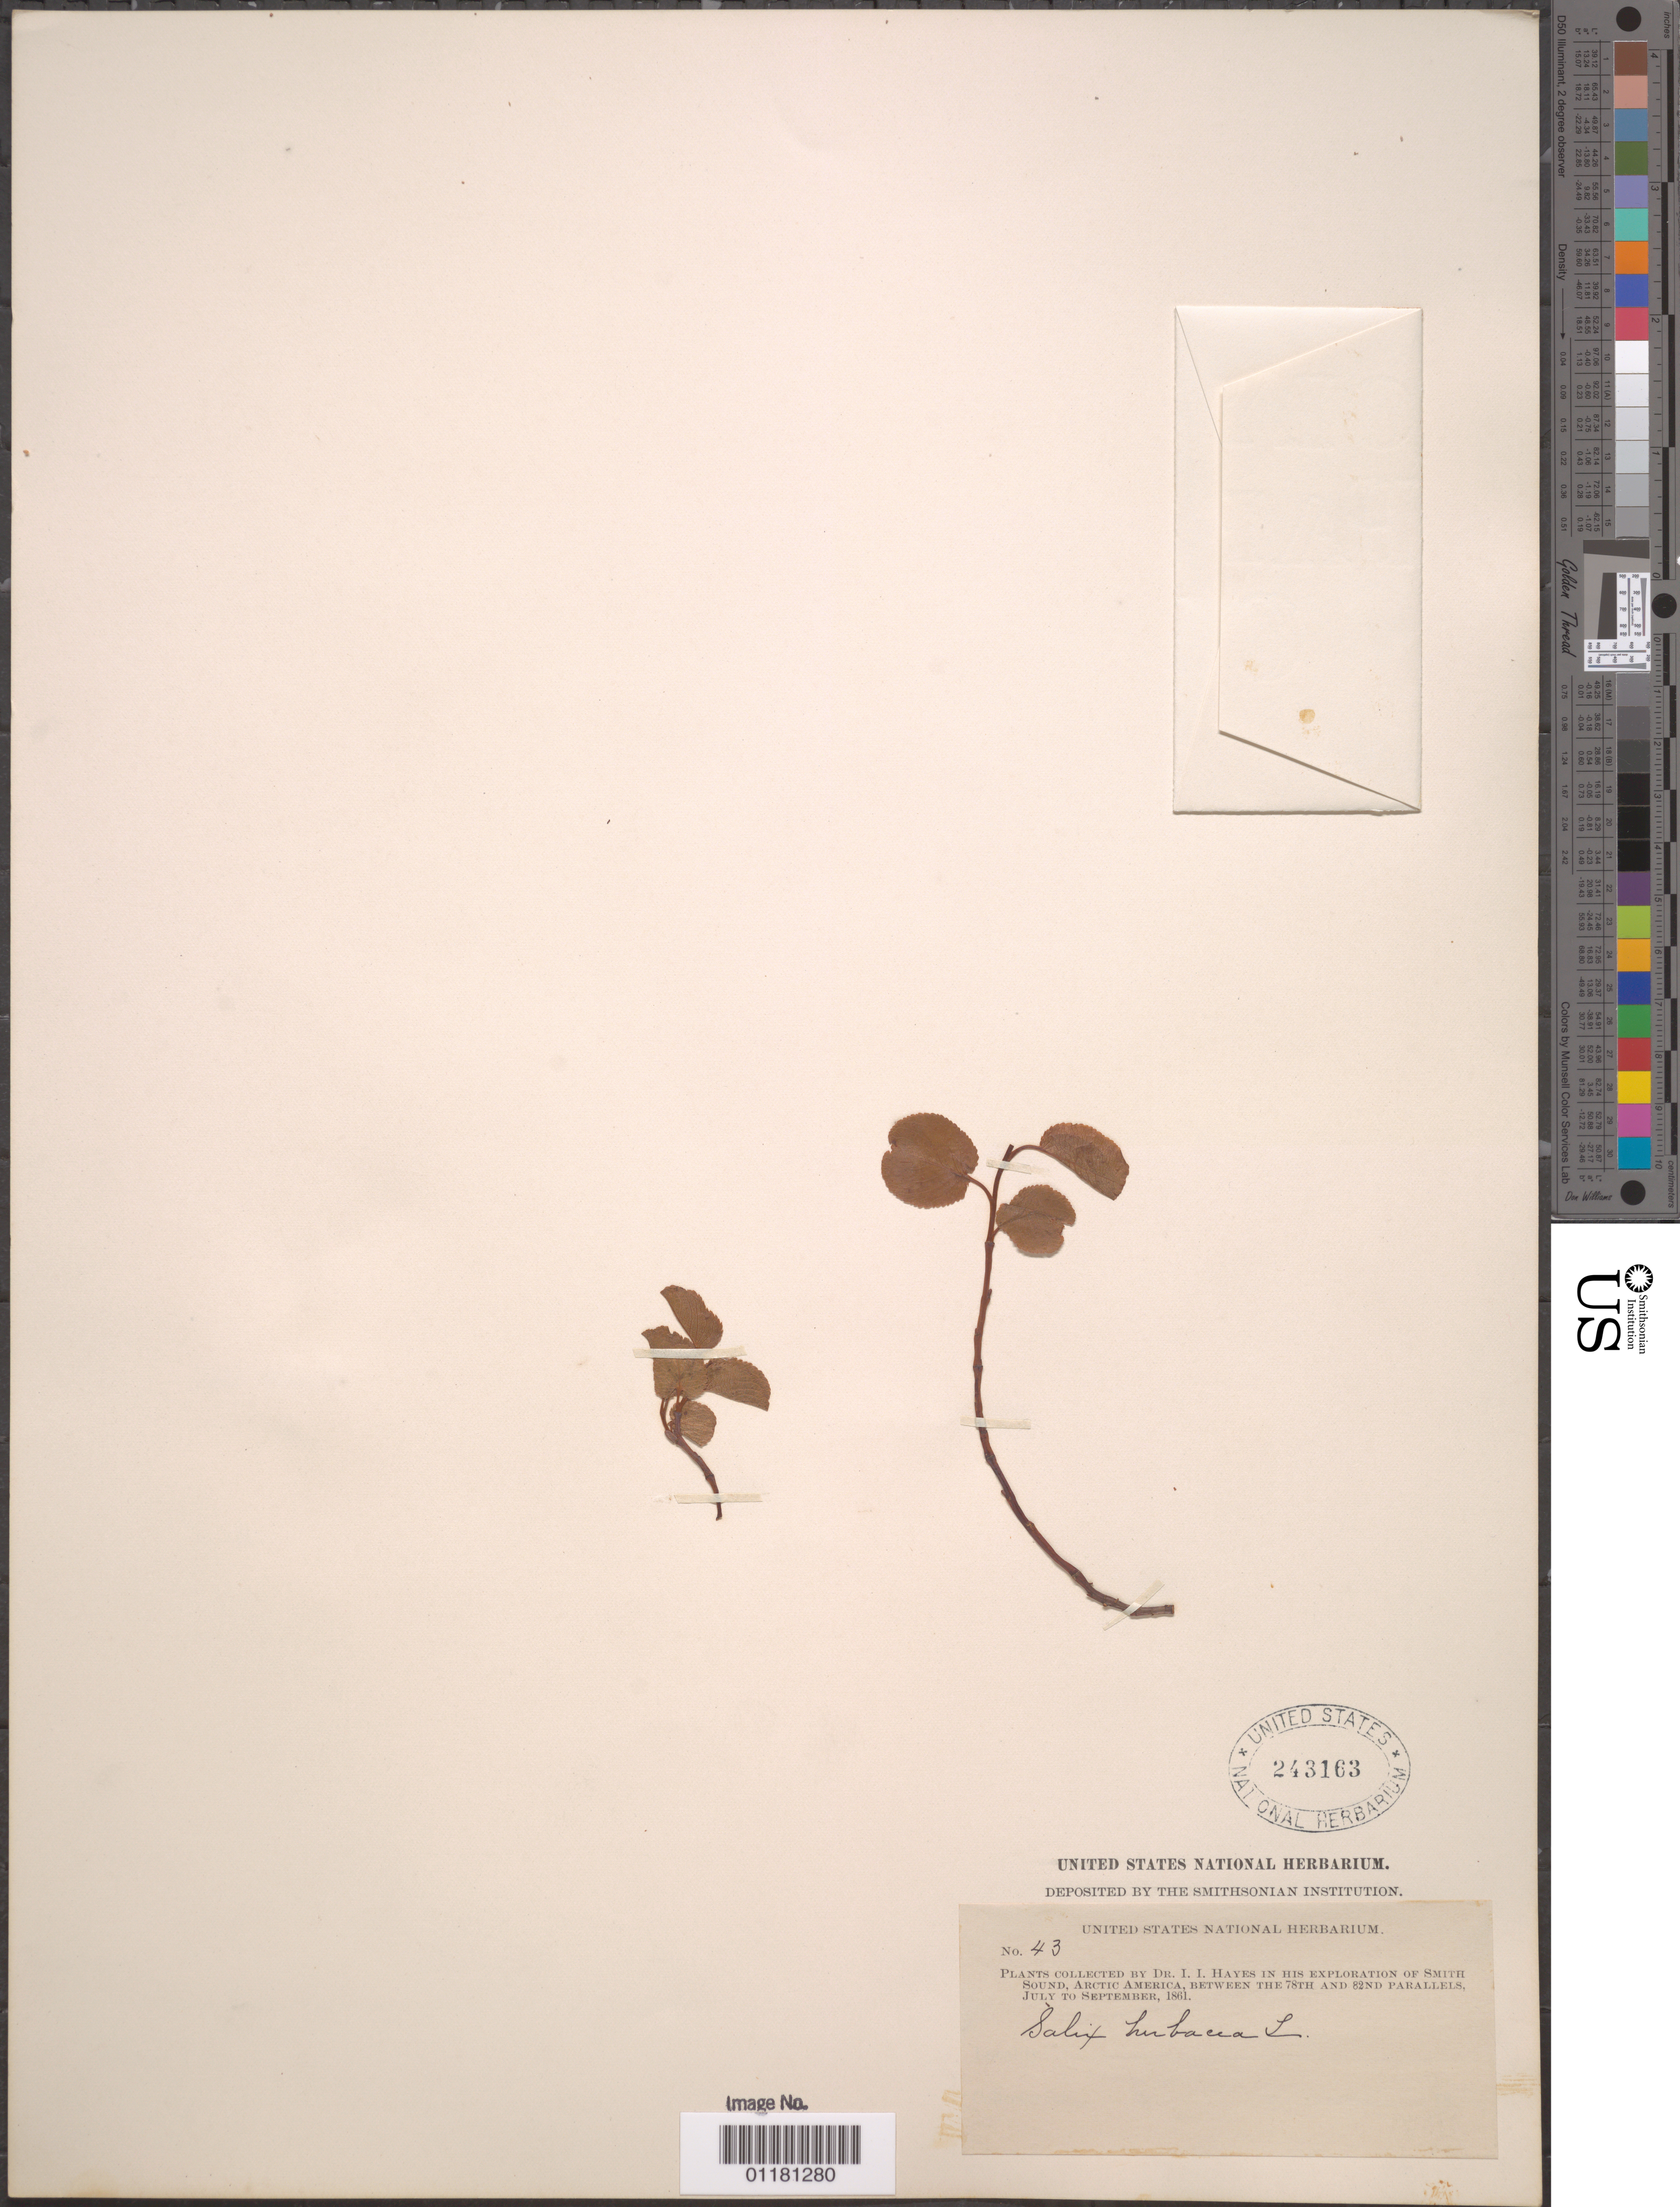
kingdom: Plantae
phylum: Tracheophyta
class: Magnoliopsida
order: Malpighiales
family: Salicaceae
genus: Salix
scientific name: Salix herbacea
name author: L.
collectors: I. I. Hayes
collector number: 43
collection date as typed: Jul 1861 to -- Sep 1861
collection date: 1861-07/1861-09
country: United States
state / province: Alaska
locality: Smith Sound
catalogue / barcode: US 243163